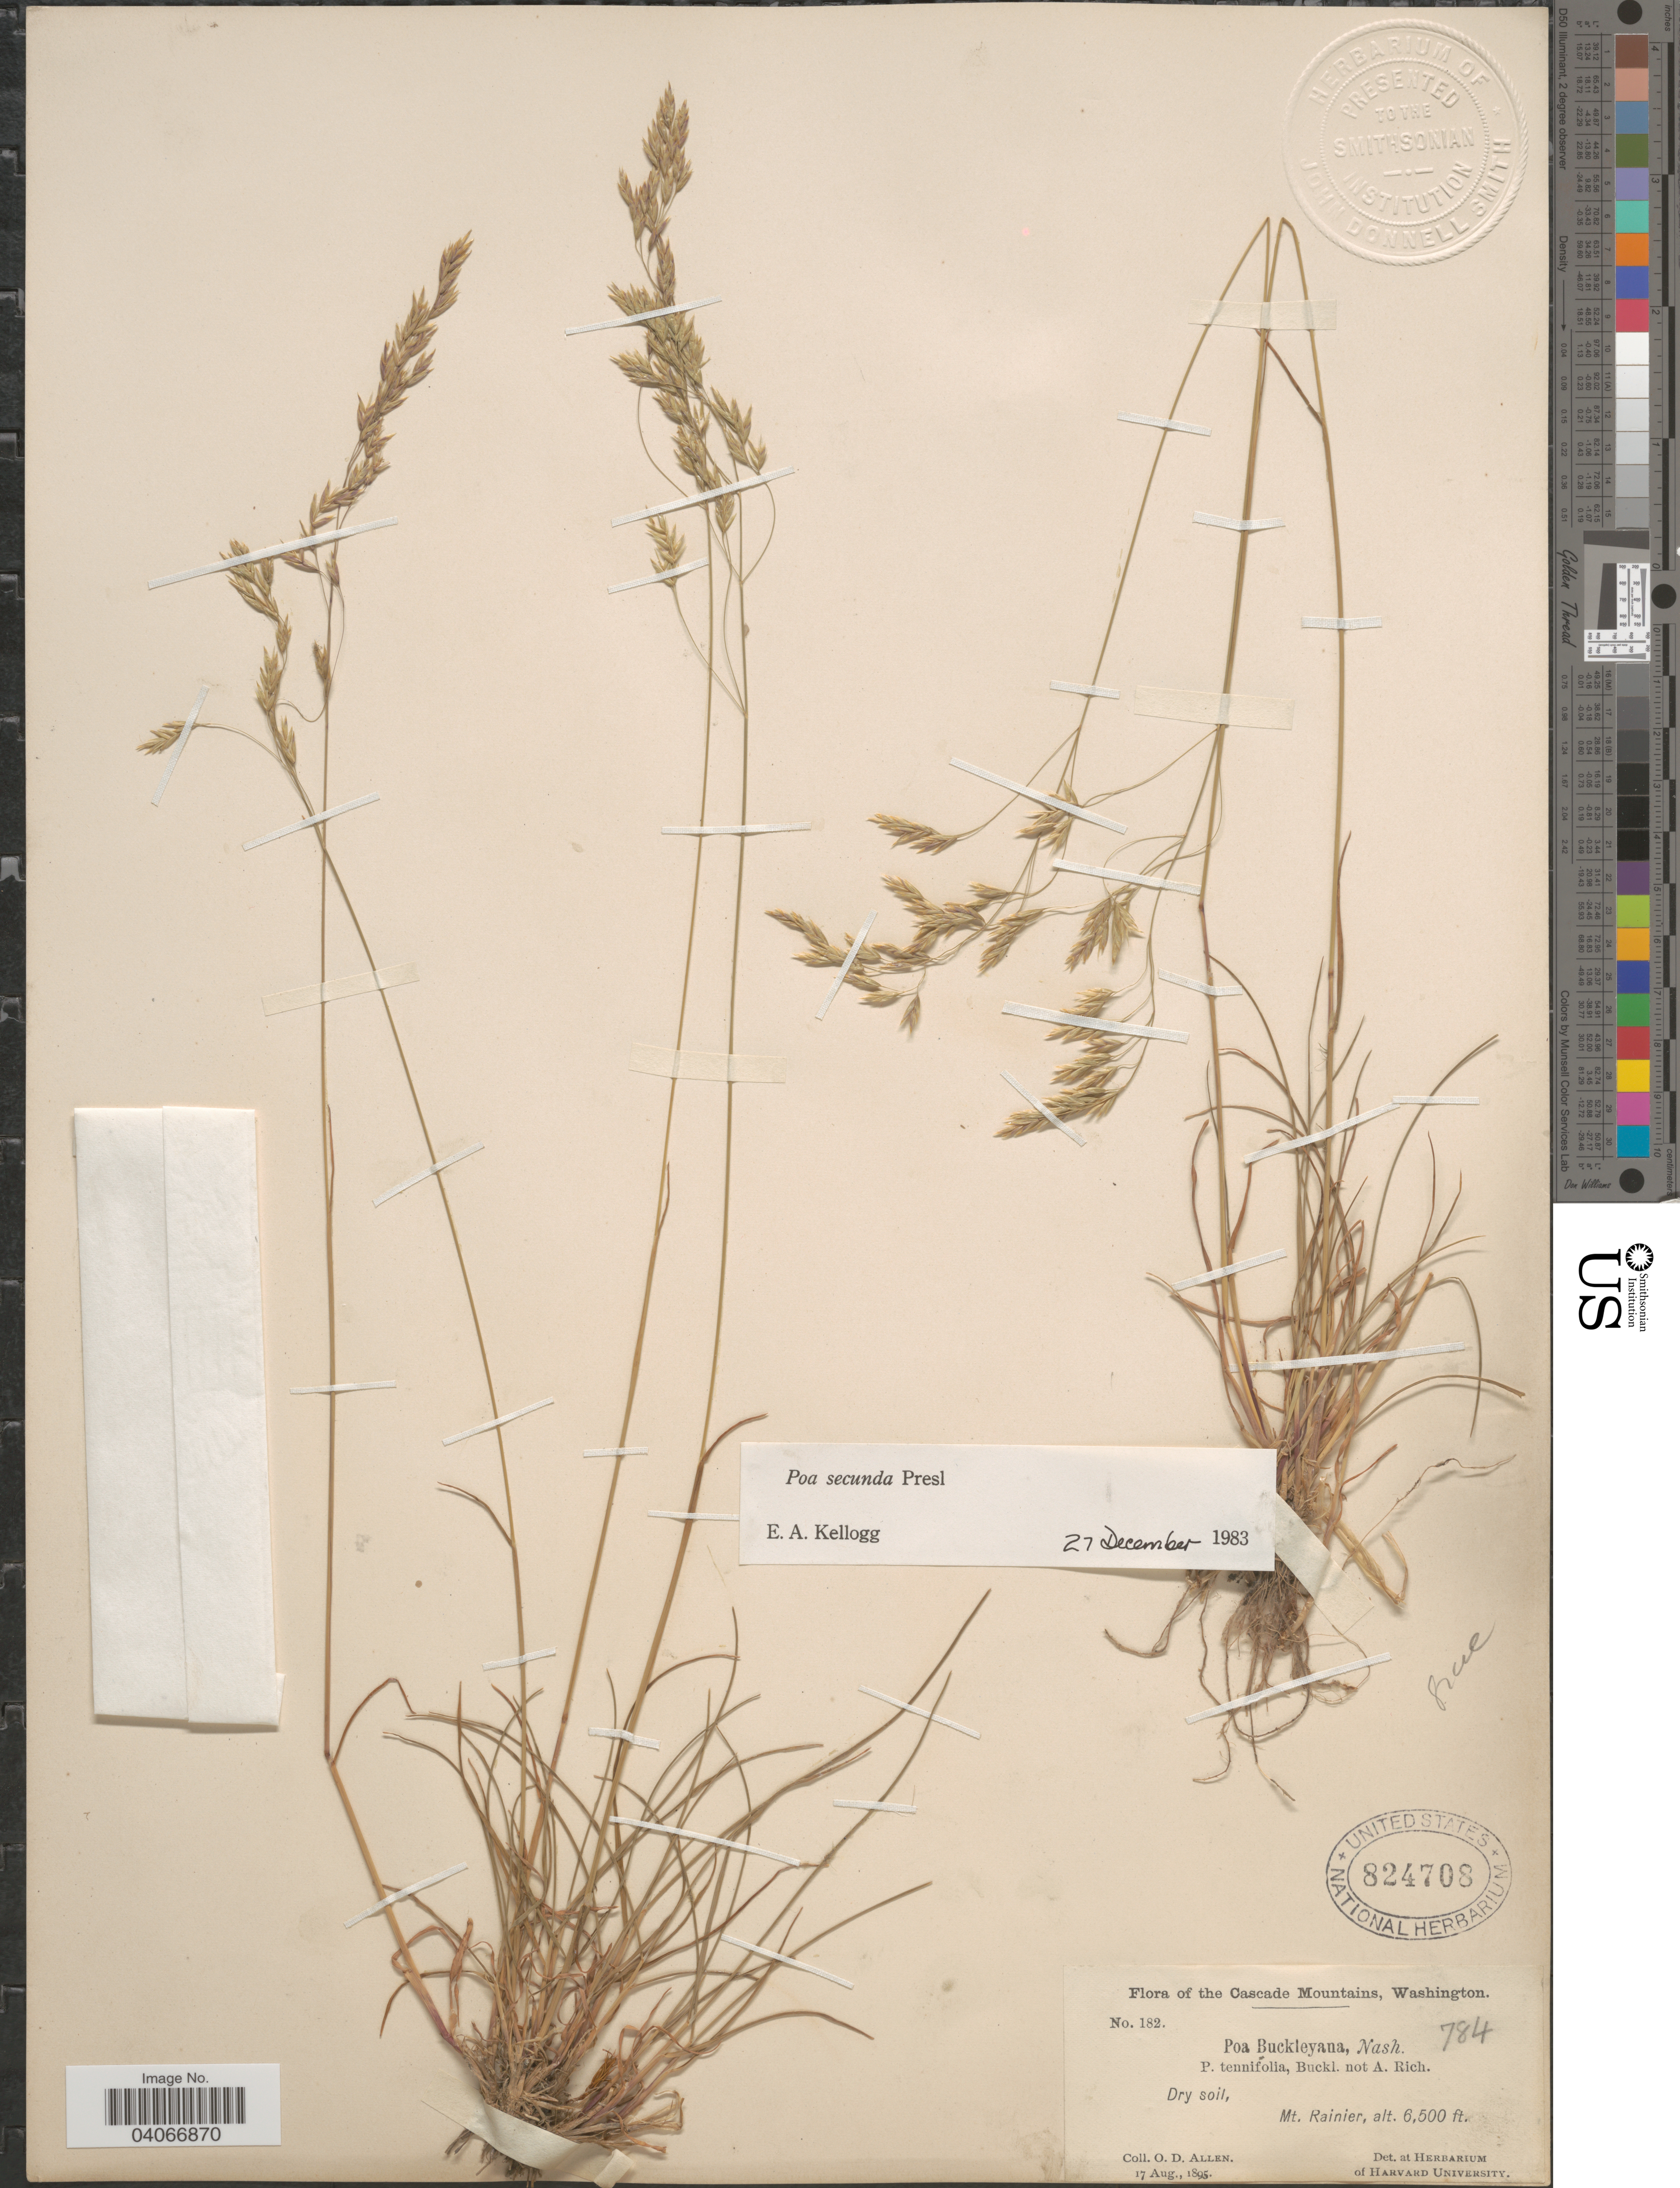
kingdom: Plantae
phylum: Tracheophyta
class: Liliopsida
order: Poales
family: Poaceae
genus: Poa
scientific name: Poa secunda subsp. secunda var. scabrella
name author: (Thurb.) Soreng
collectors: O. D. Allen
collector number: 182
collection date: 1895-08-17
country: United States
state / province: Washington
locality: The Cascade Mountains. Mt. Rainier.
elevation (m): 1981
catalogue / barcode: US 824708